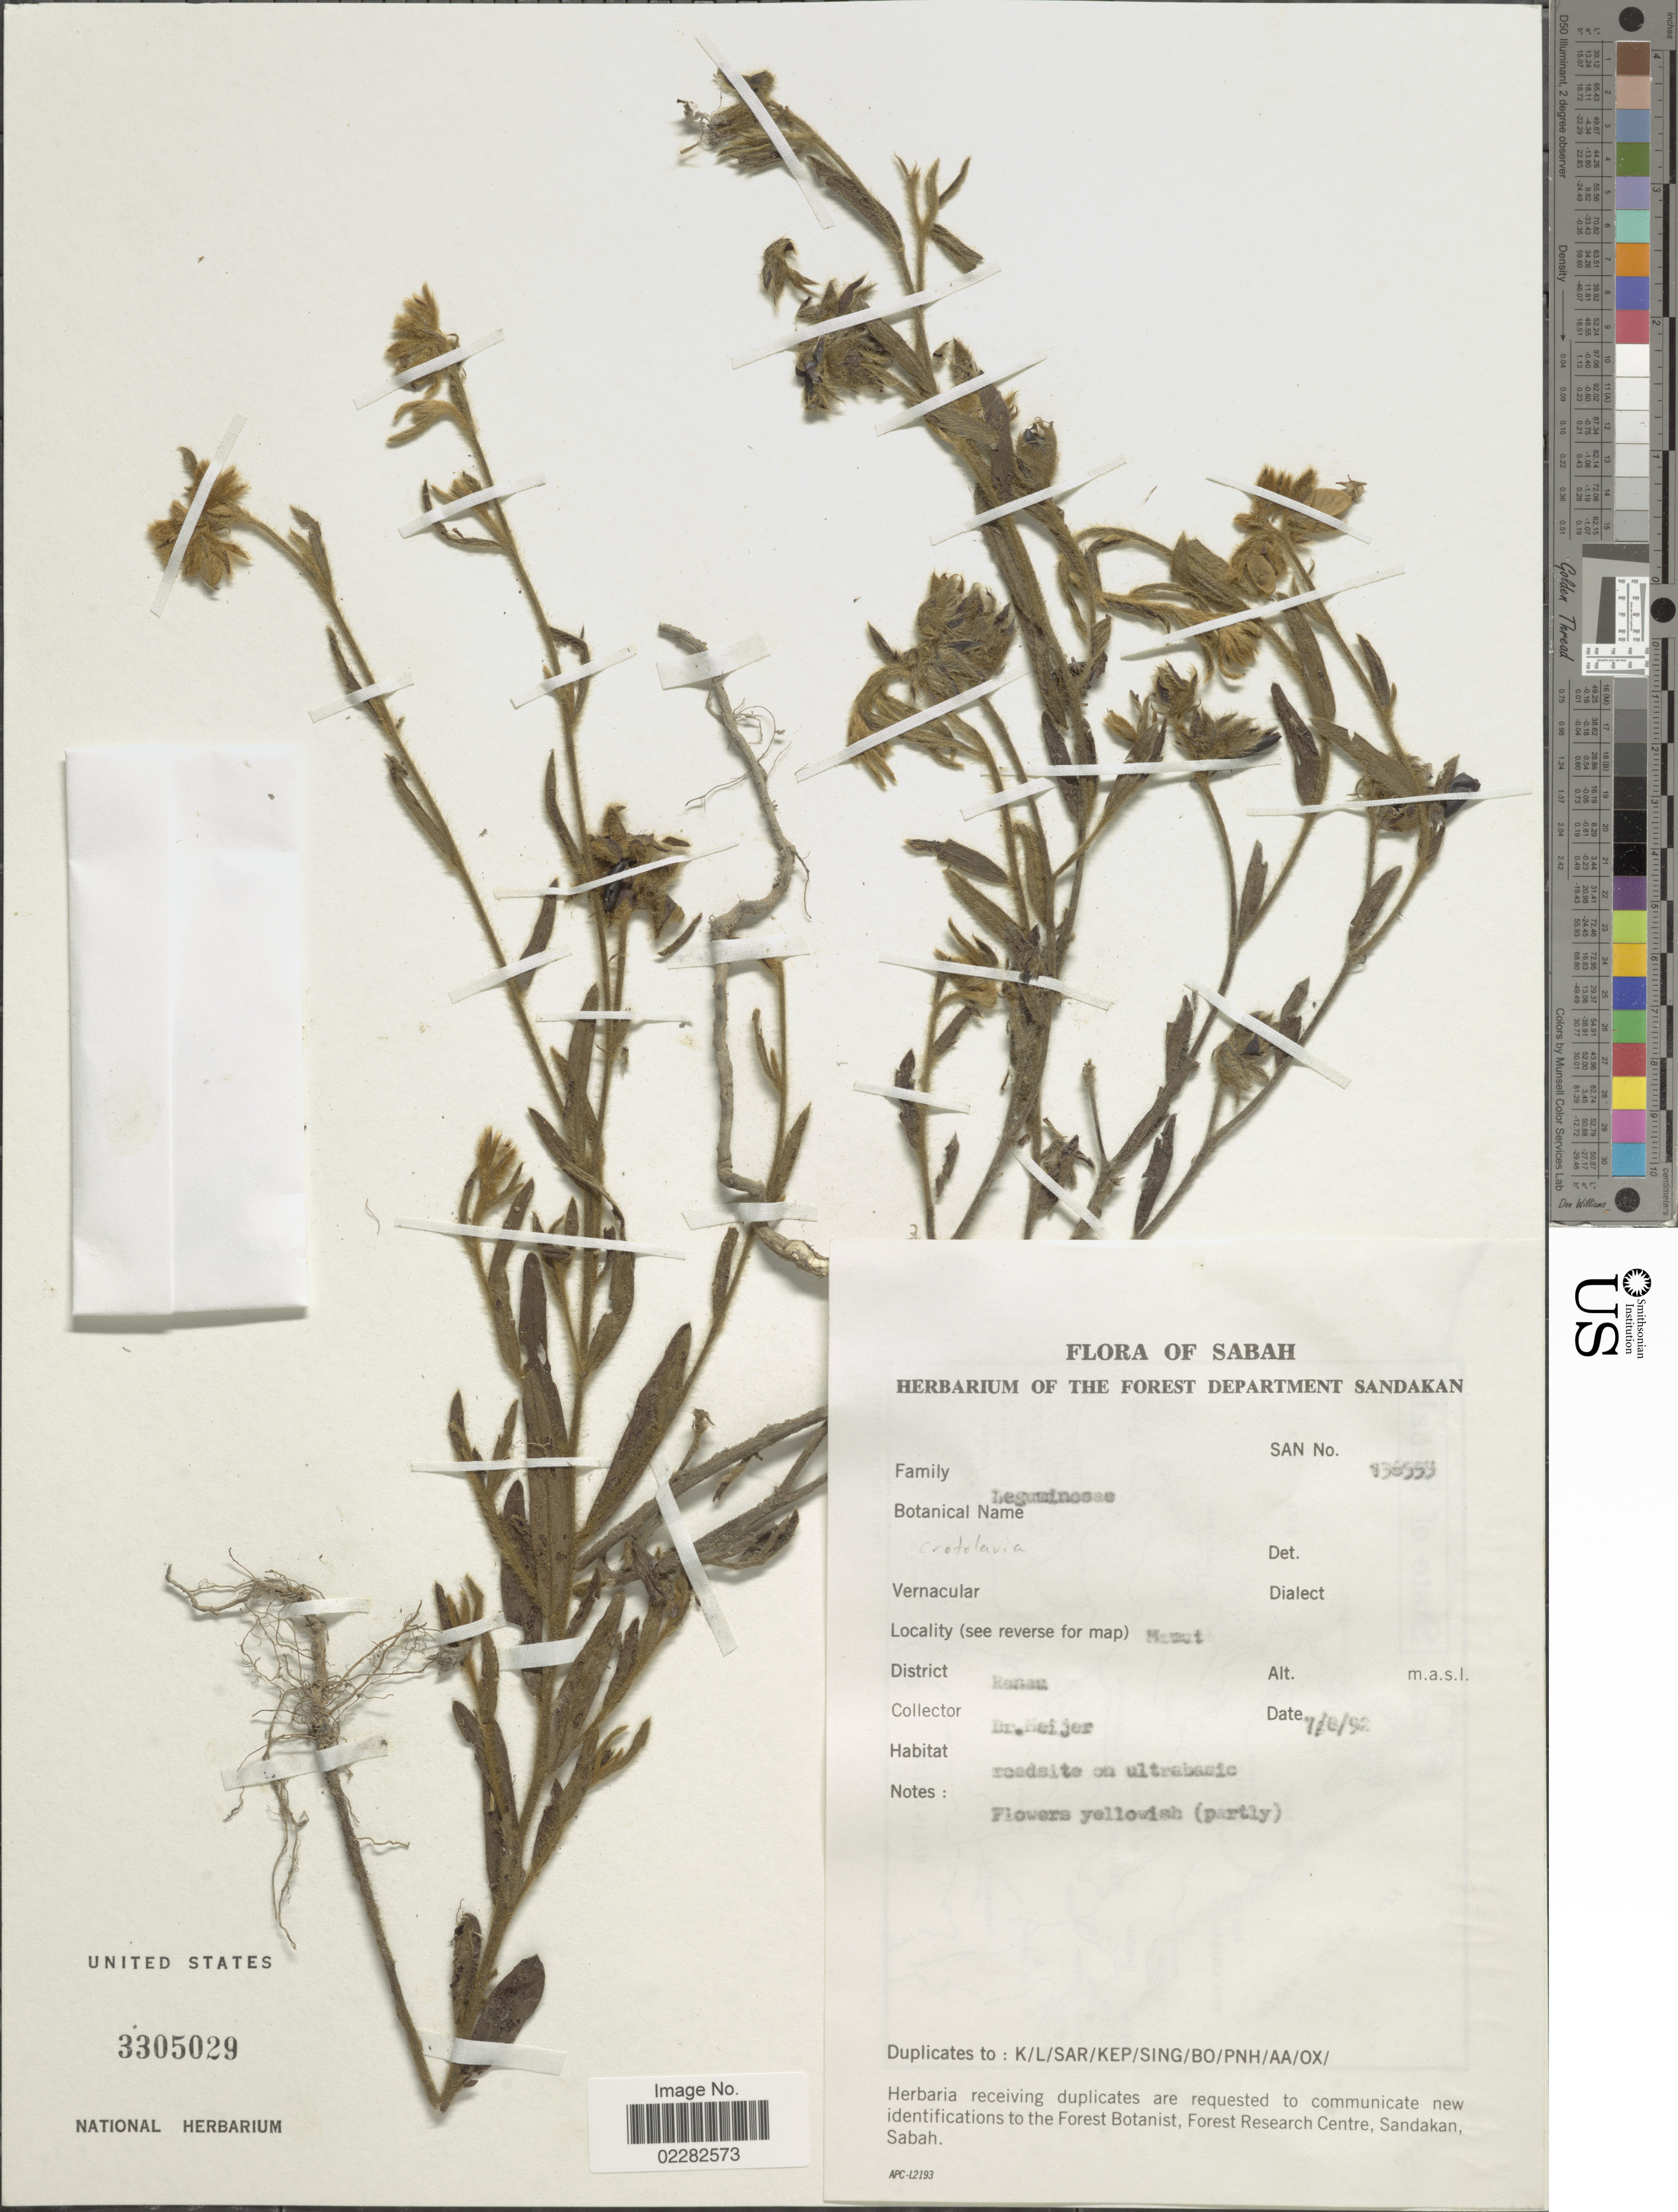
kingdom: Plantae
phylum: Tracheophyta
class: Magnoliopsida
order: Fabales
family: Fabaceae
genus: Crotalaria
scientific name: Crotalaria sp.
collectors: -- Meijer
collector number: SAN 136553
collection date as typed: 7/8/92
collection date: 1992-08-07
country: Malaysia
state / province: Sabah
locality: District Kanau, roadside on ultrabasic.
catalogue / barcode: US 3305029